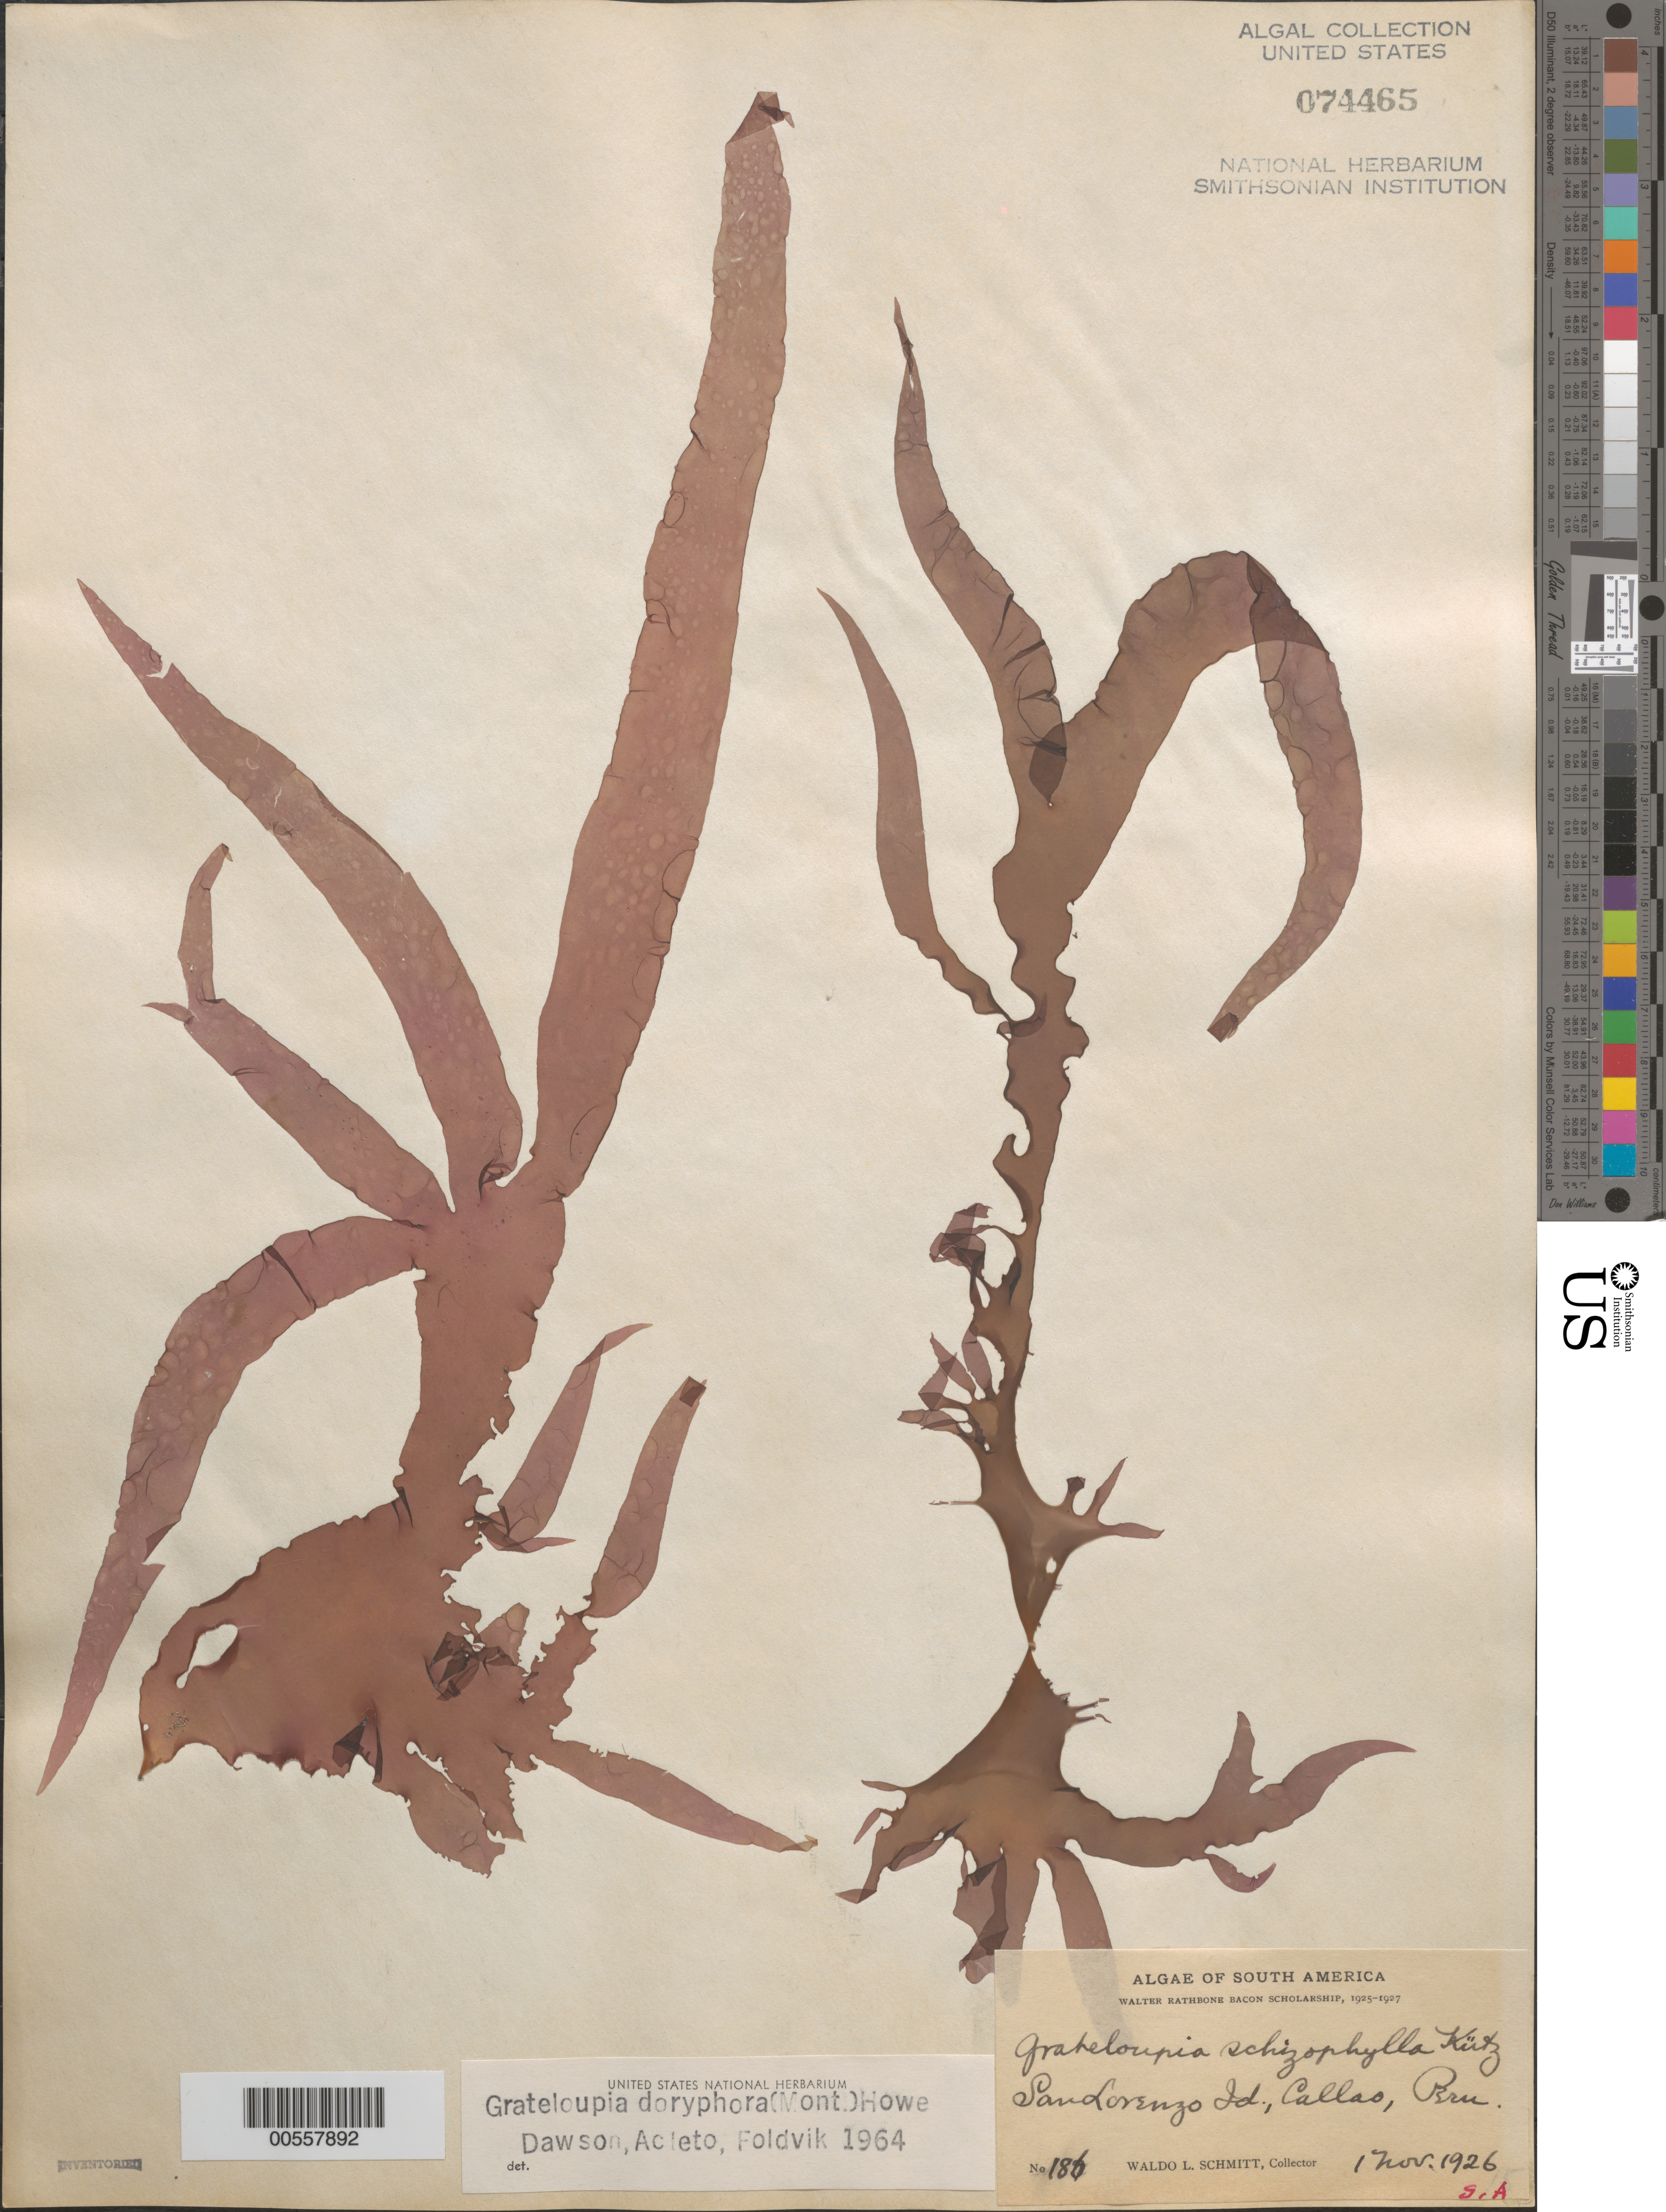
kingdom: Plantae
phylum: Rhodophyta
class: Florideophyceae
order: Halymeniales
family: Halymeniaceae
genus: Grateloupia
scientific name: Grateloupia doryphora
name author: (Mont.) Howe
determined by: Dawson, E. Y.; Acleto O., C.; Foldvik, N.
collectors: W. L. Schmitt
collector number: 186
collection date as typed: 01 Nov 1926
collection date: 1926-11-01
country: Peru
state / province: Callao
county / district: Callao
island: Isla San Lorenzo (San Lorenzo Island)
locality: Callao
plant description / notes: Walter Rathbone Bacon Scholarship, 1925-1927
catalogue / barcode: US 74465